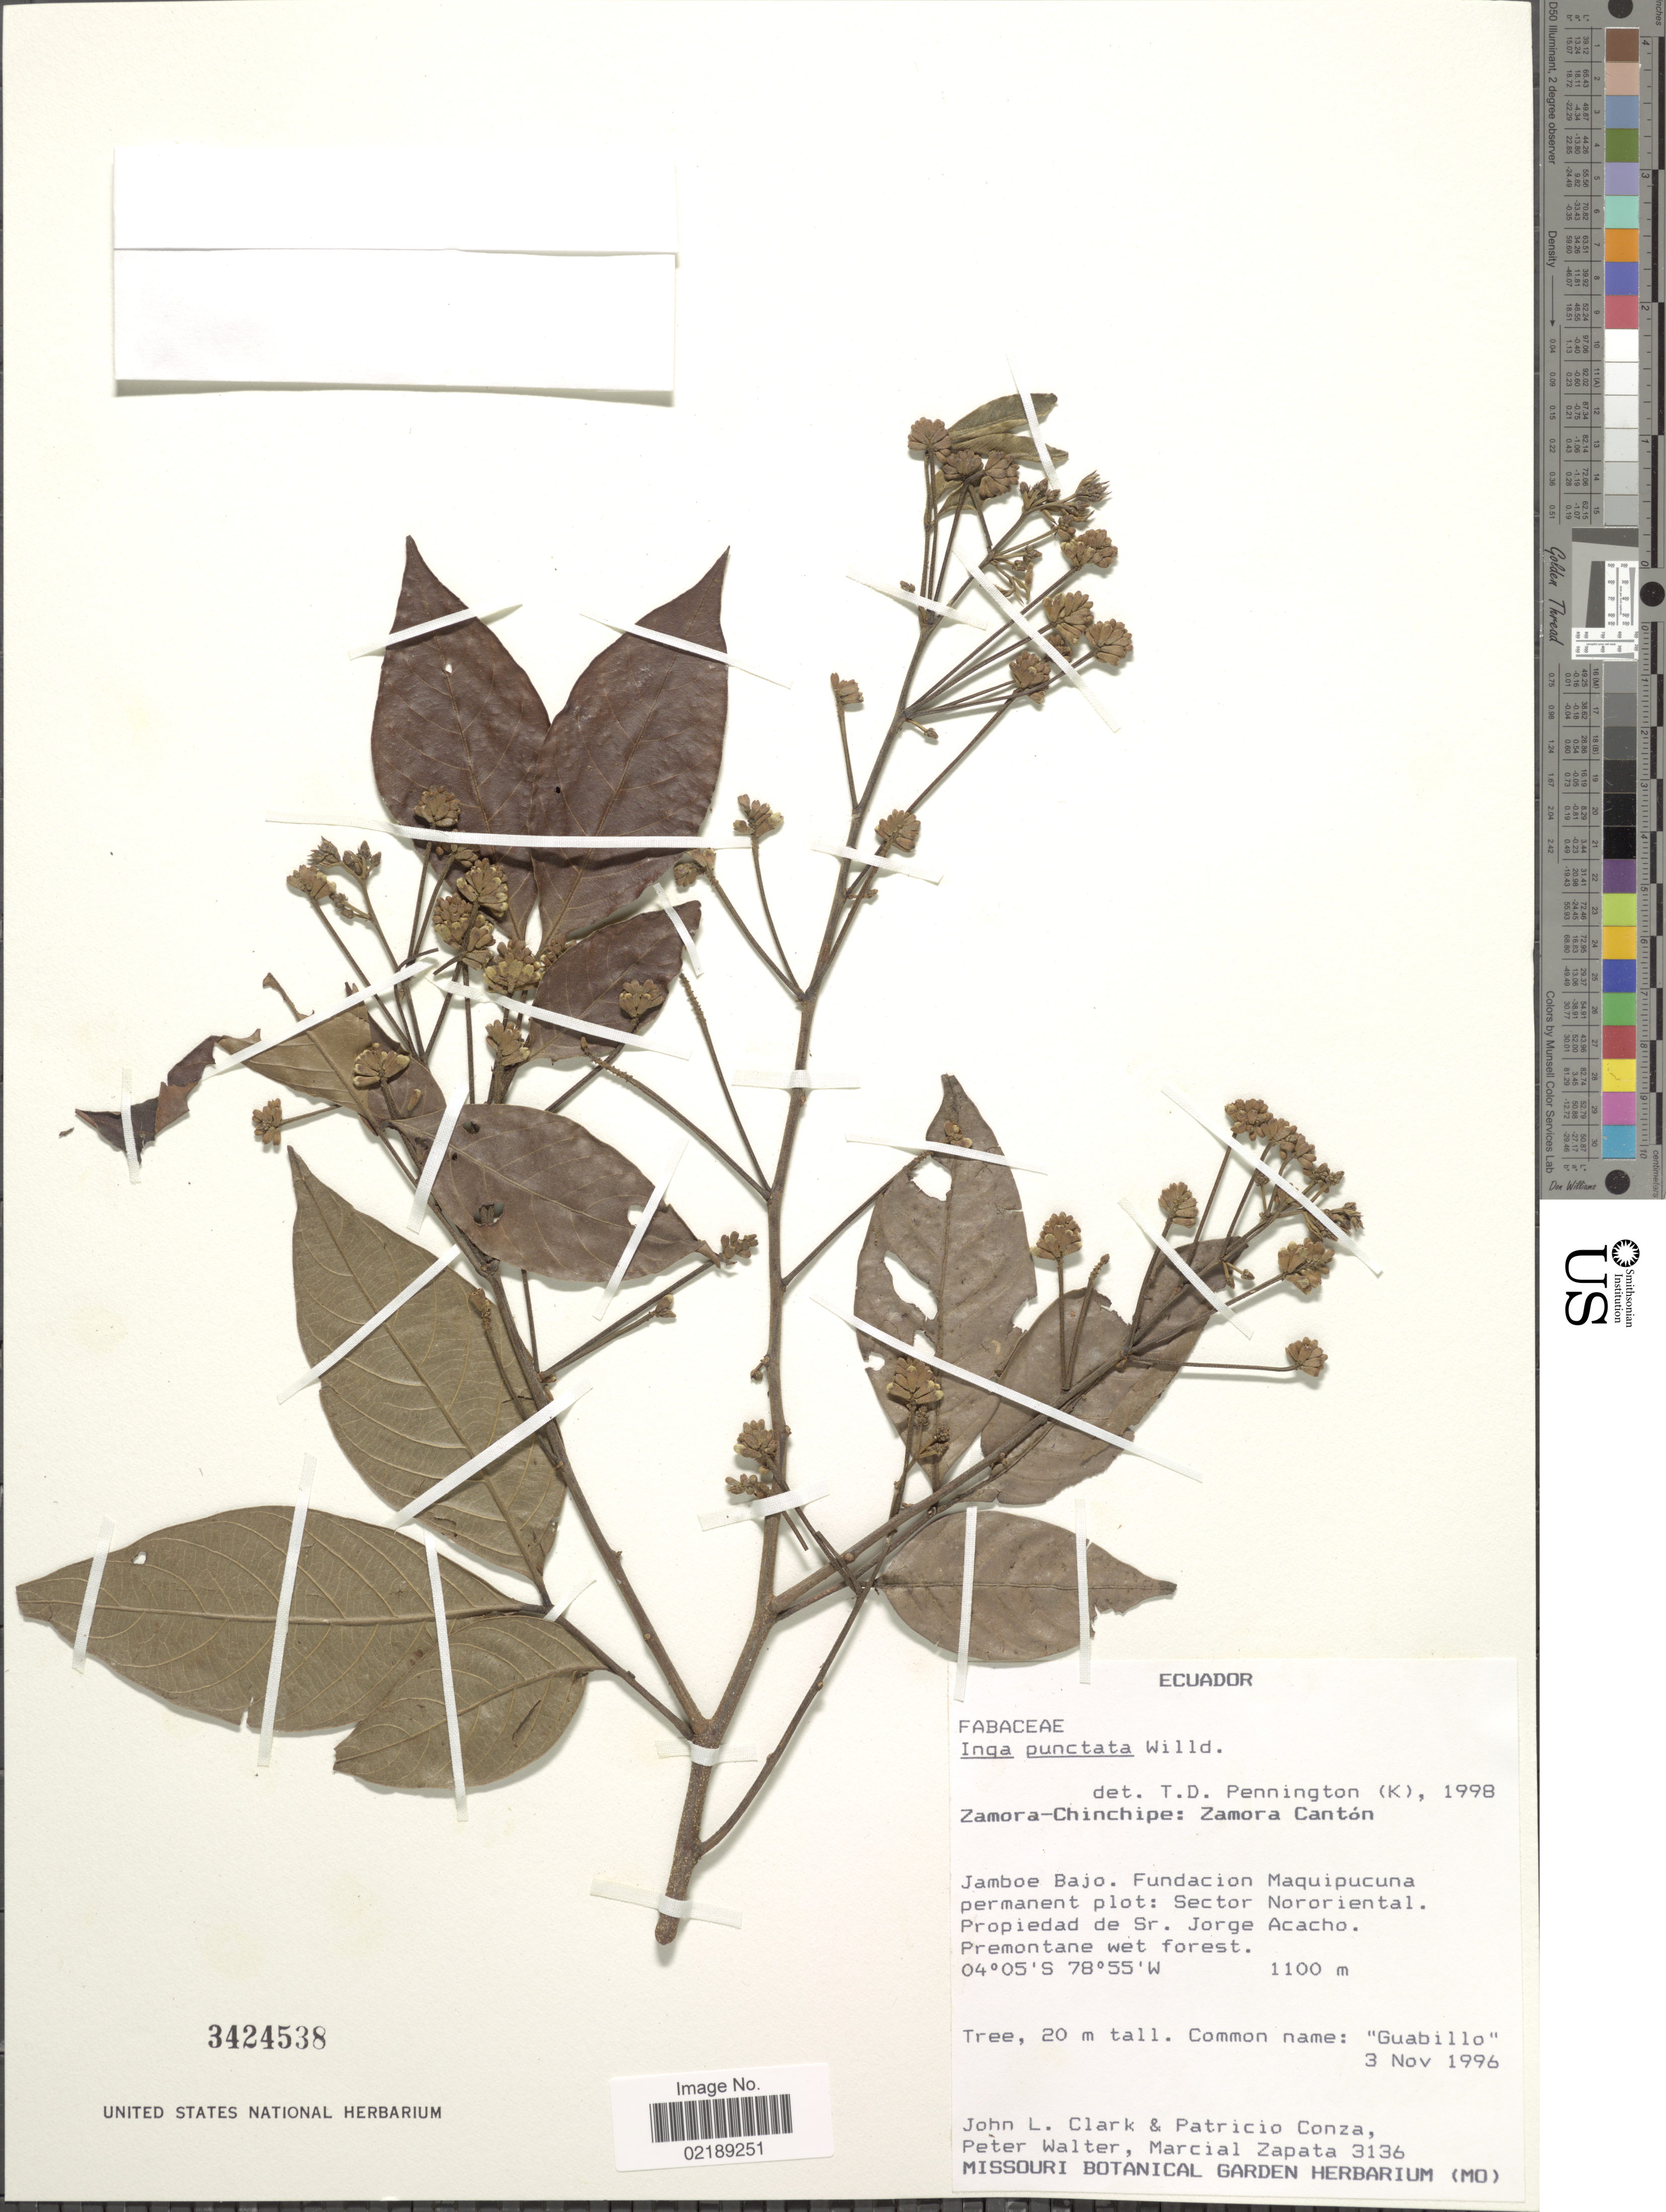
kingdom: Plantae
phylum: Tracheophyta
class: Magnoliopsida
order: Fabales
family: Fabaceae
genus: Inga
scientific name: Inga punctata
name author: Willd.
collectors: J. L. Clark, P. Conza, P. Walter & M. Zapata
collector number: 3136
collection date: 1996-11-03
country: Ecuador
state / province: Zamora-Chinchipe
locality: Fundacion Maquipucuna permanent plot: Sector Nororiental, Propiedad de Sr. Jorge Acacho.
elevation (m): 1100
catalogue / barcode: US 3424538